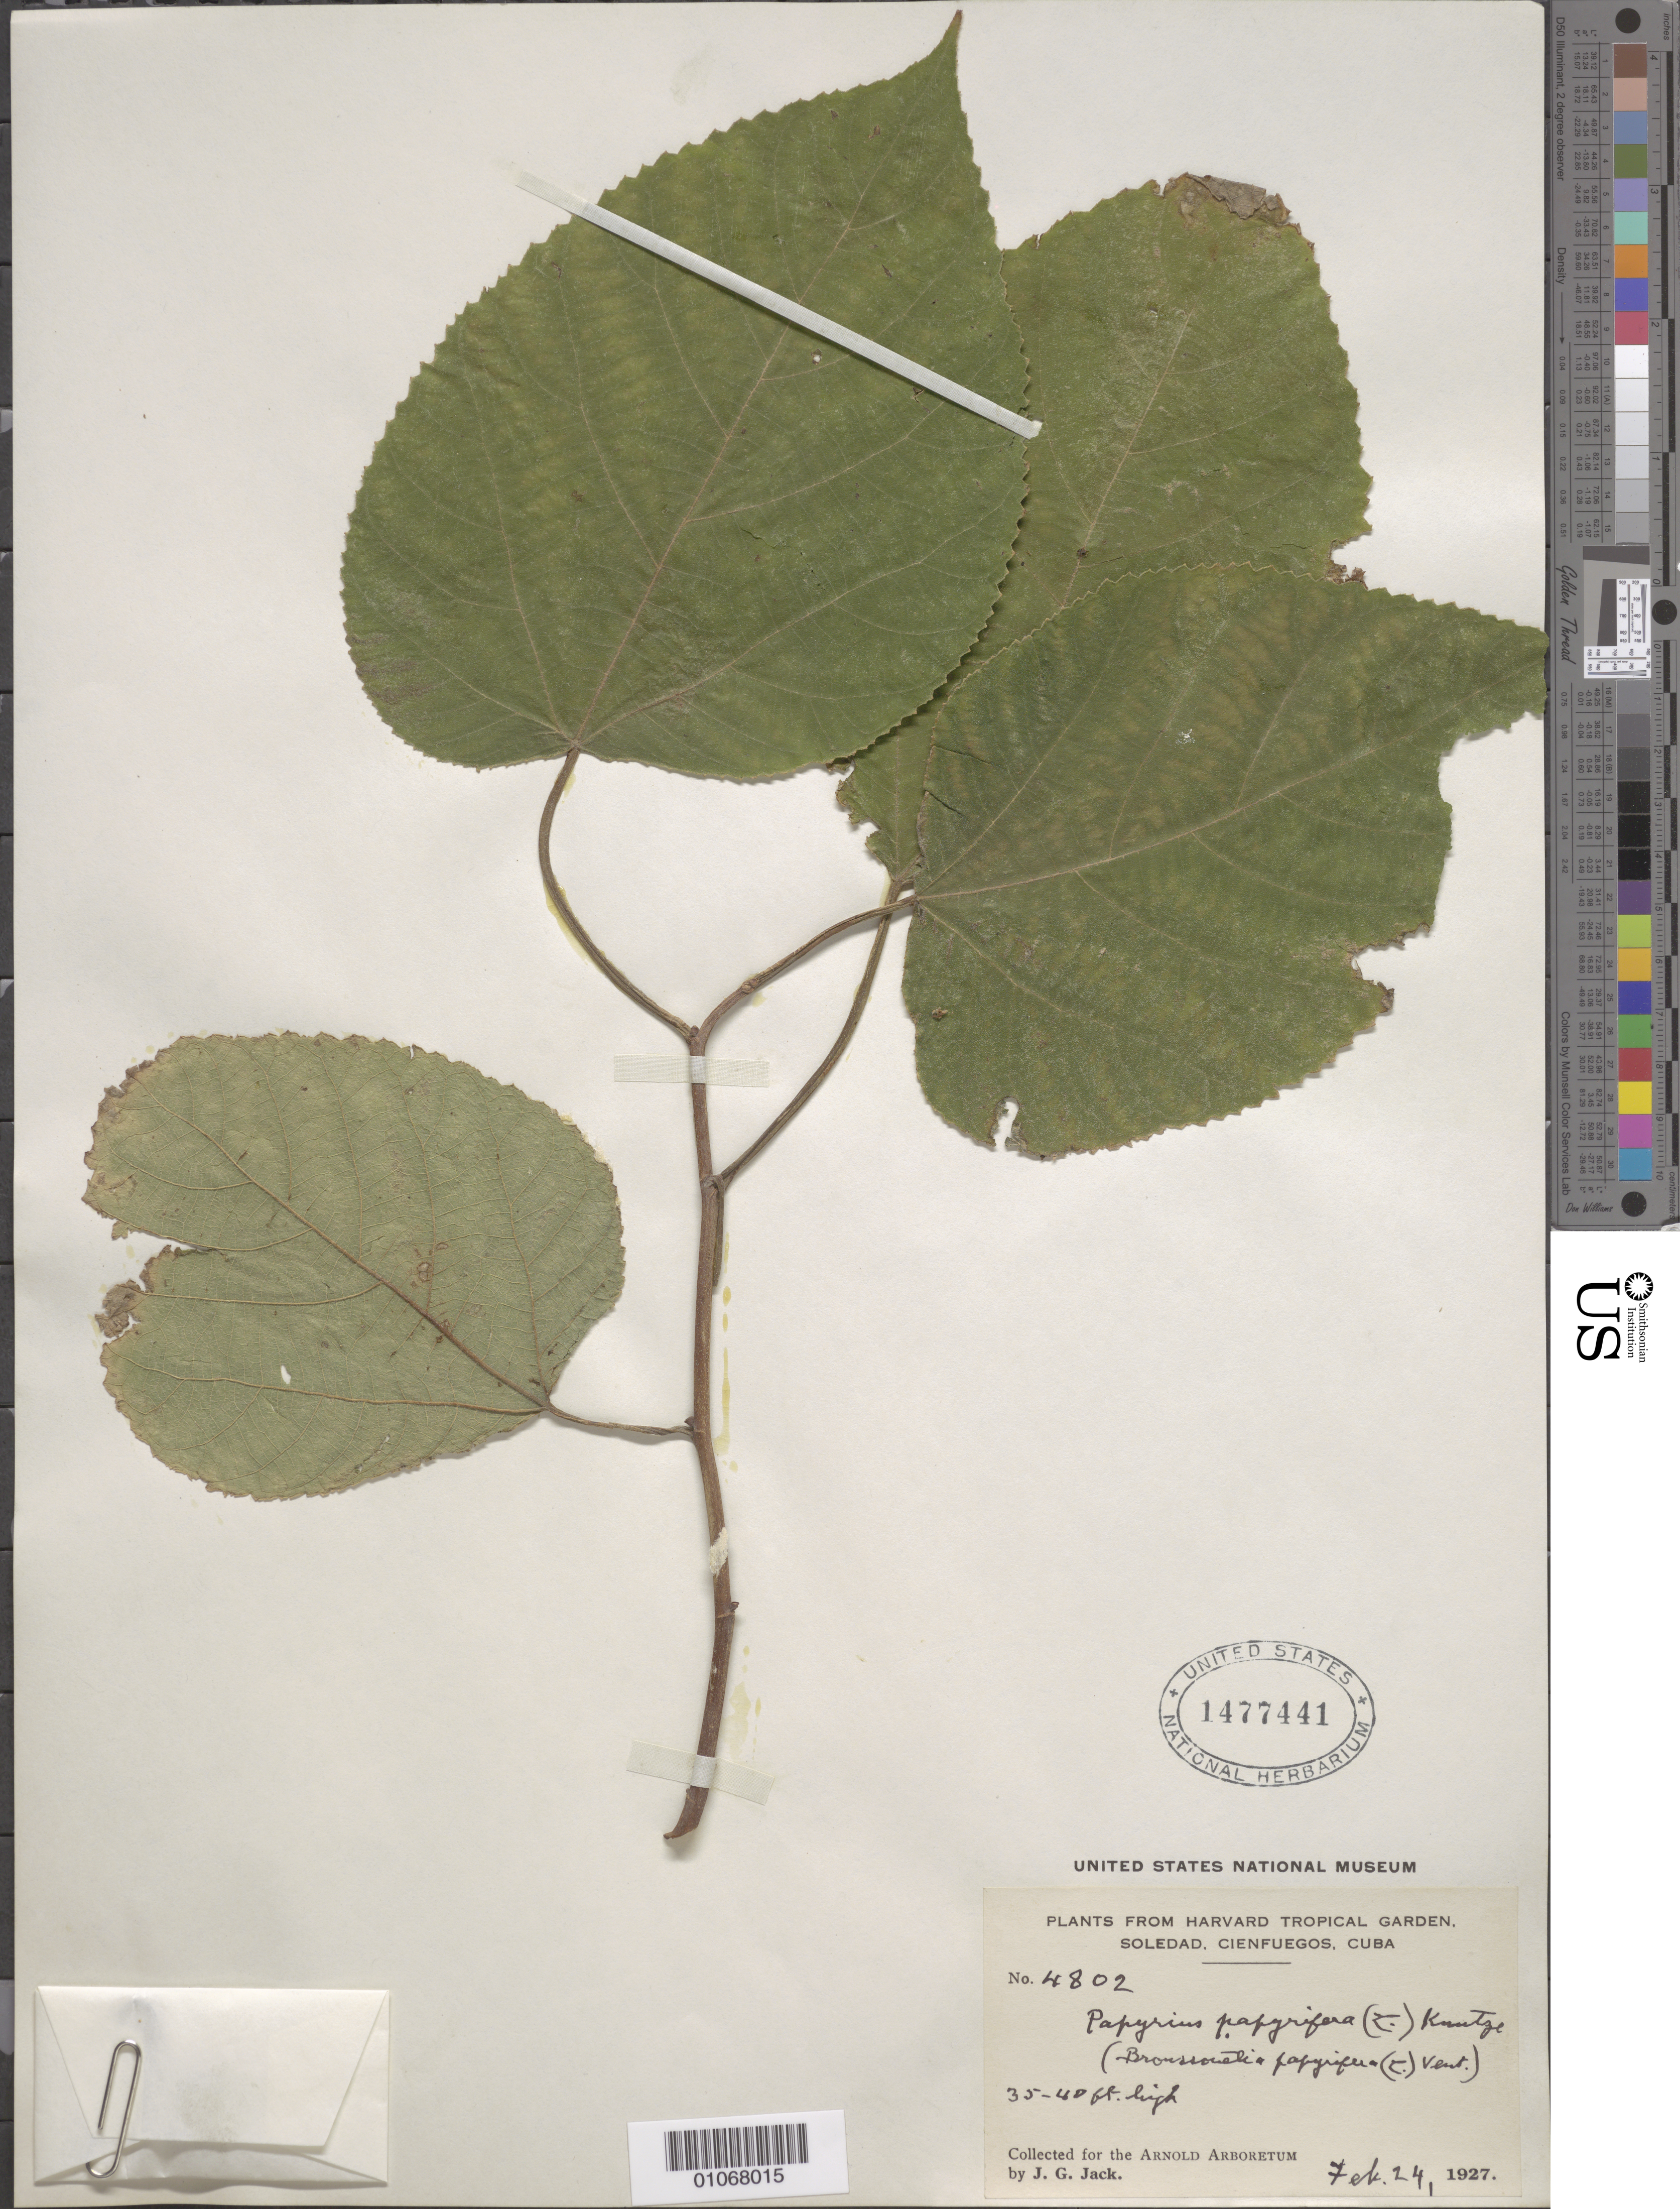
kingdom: Plantae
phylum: Tracheophyta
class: Magnoliopsida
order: Rosales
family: Moraceae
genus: Broussonetia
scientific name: Broussonetia papyrifera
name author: (L.) L'Hér. ex Vent.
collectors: J. G. Jack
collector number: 4802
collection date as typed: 24 Feb 1927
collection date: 1927-02-24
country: Cuba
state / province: Cienfuegos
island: Cuba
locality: Soledad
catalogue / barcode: US 1477441